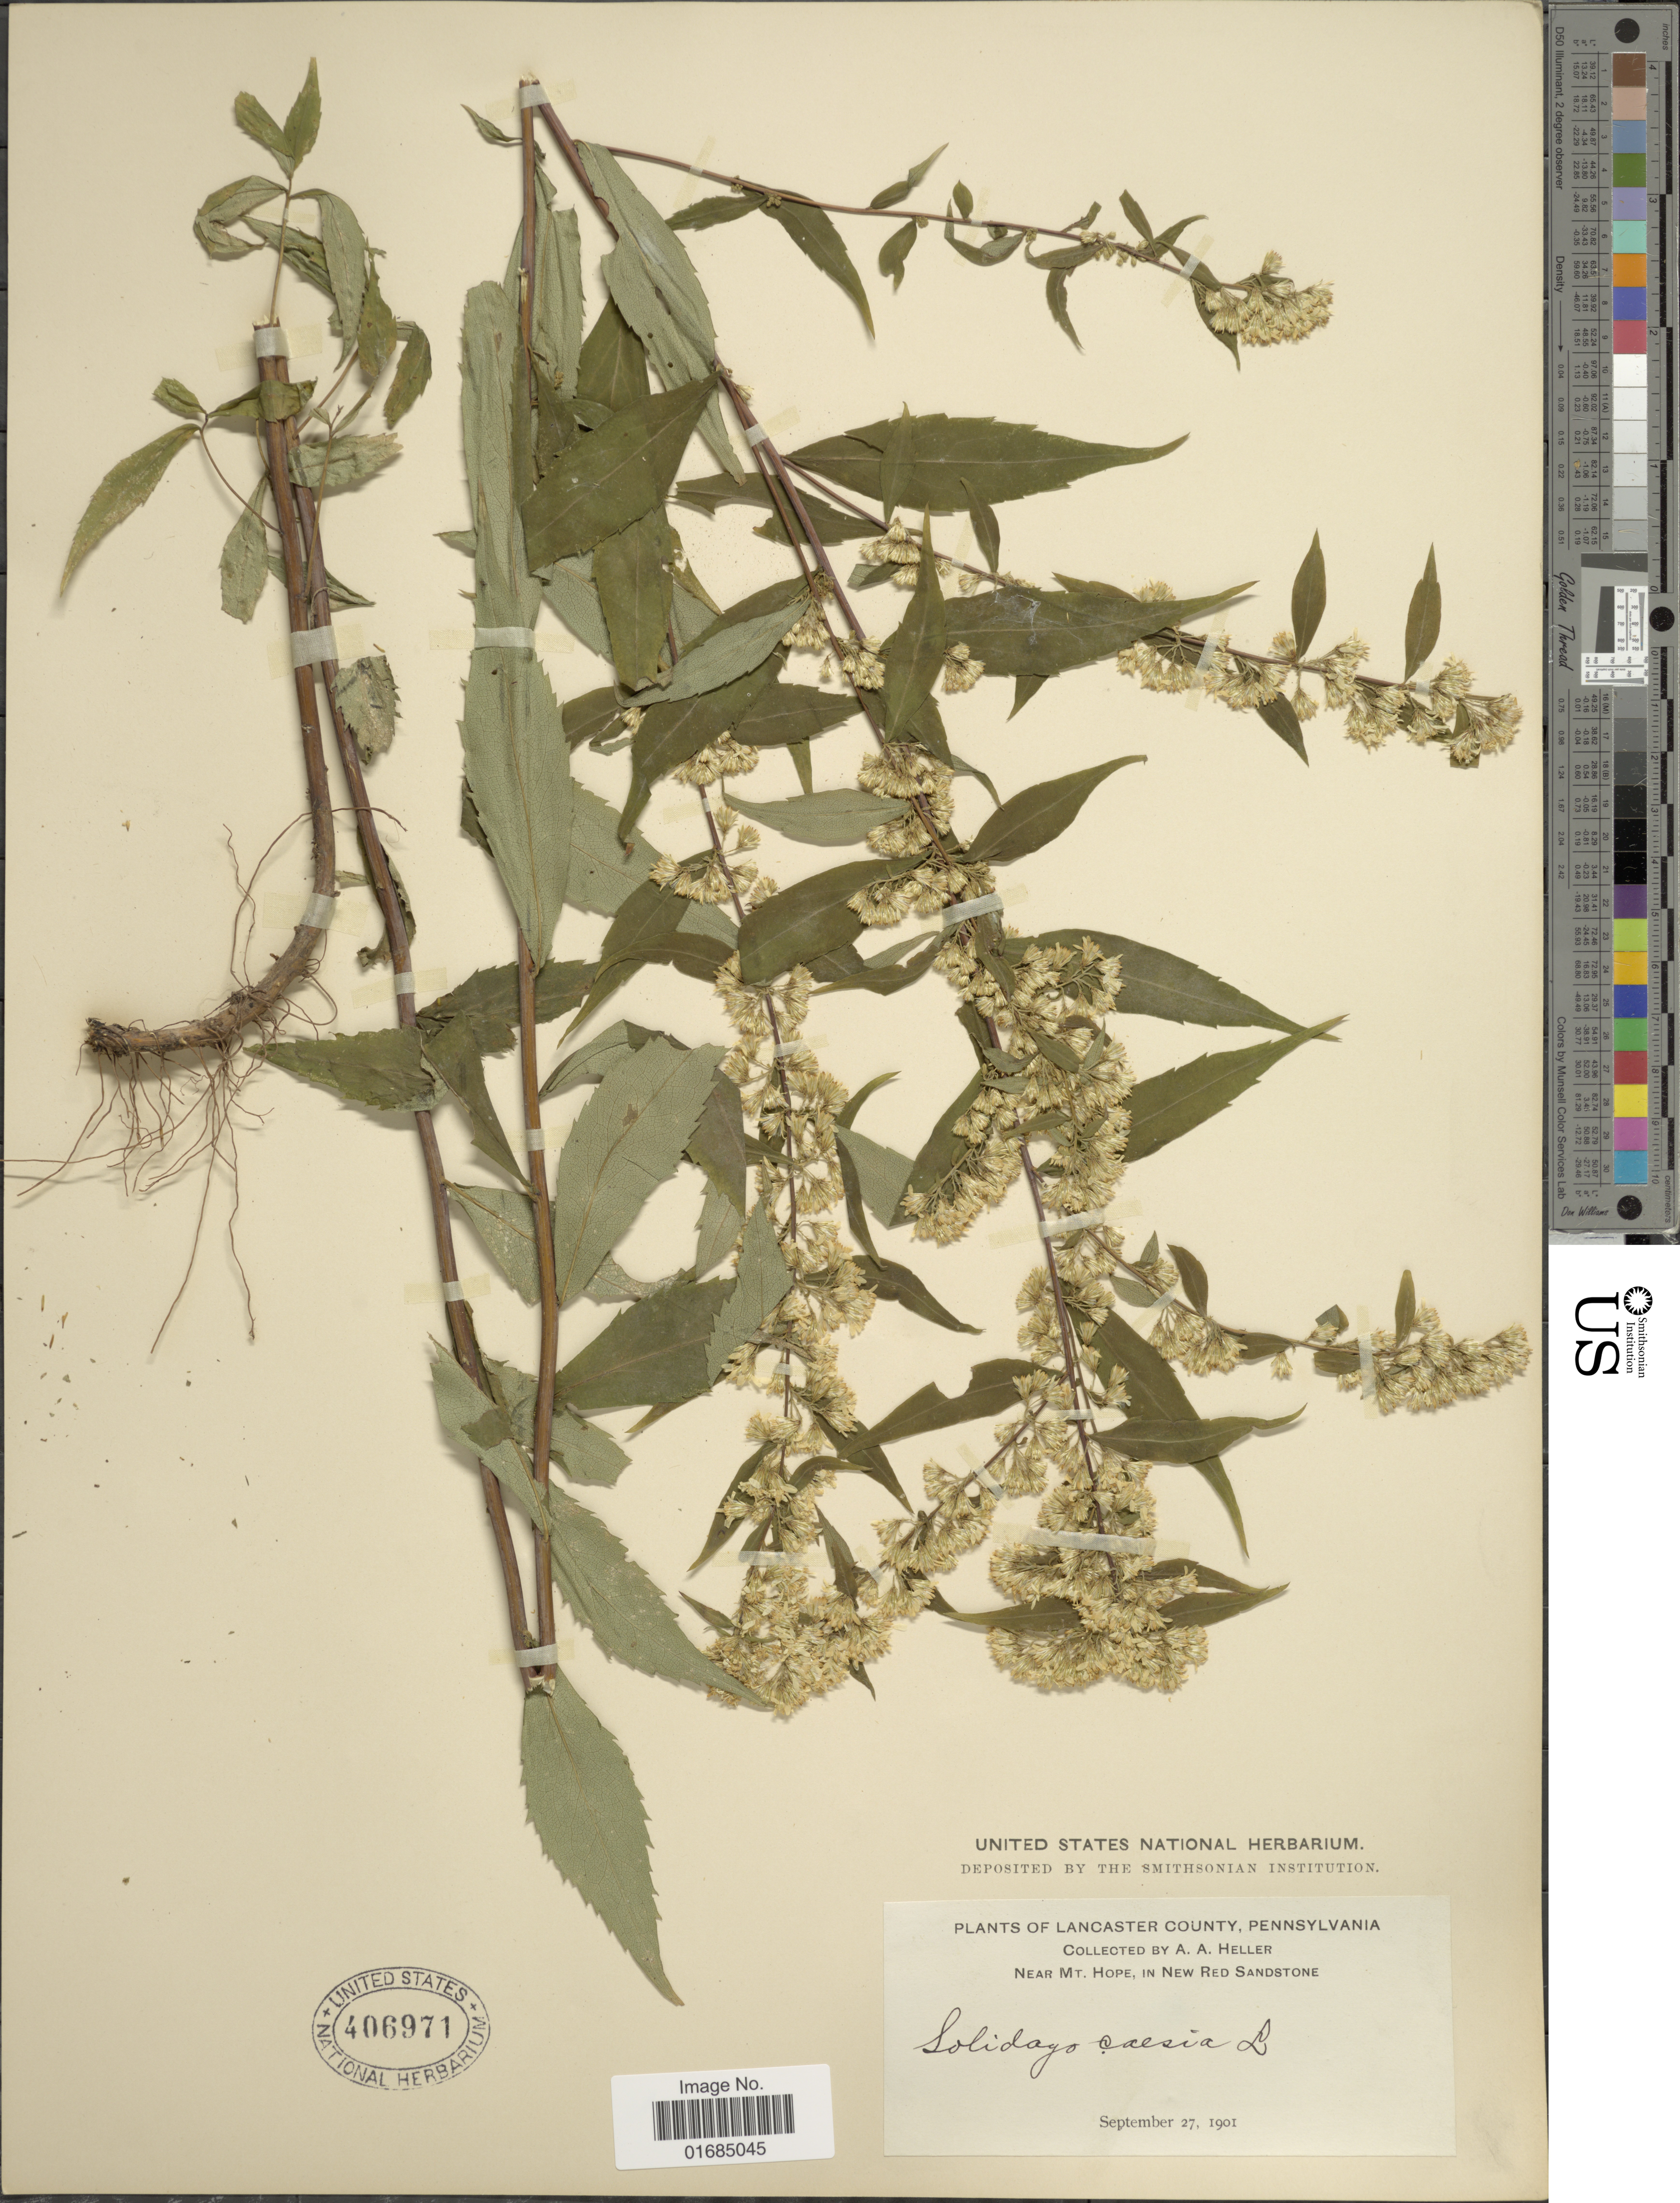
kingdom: Plantae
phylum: Tracheophyta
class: Magnoliopsida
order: Asterales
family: Asteraceae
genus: Solidago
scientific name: Solidago caesia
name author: L.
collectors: A. A. Heller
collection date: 1901-09-27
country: United States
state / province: Pennsylvania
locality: Lancaster Countym near Mt. Hope, in New Red Sandstone.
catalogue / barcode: US 406971